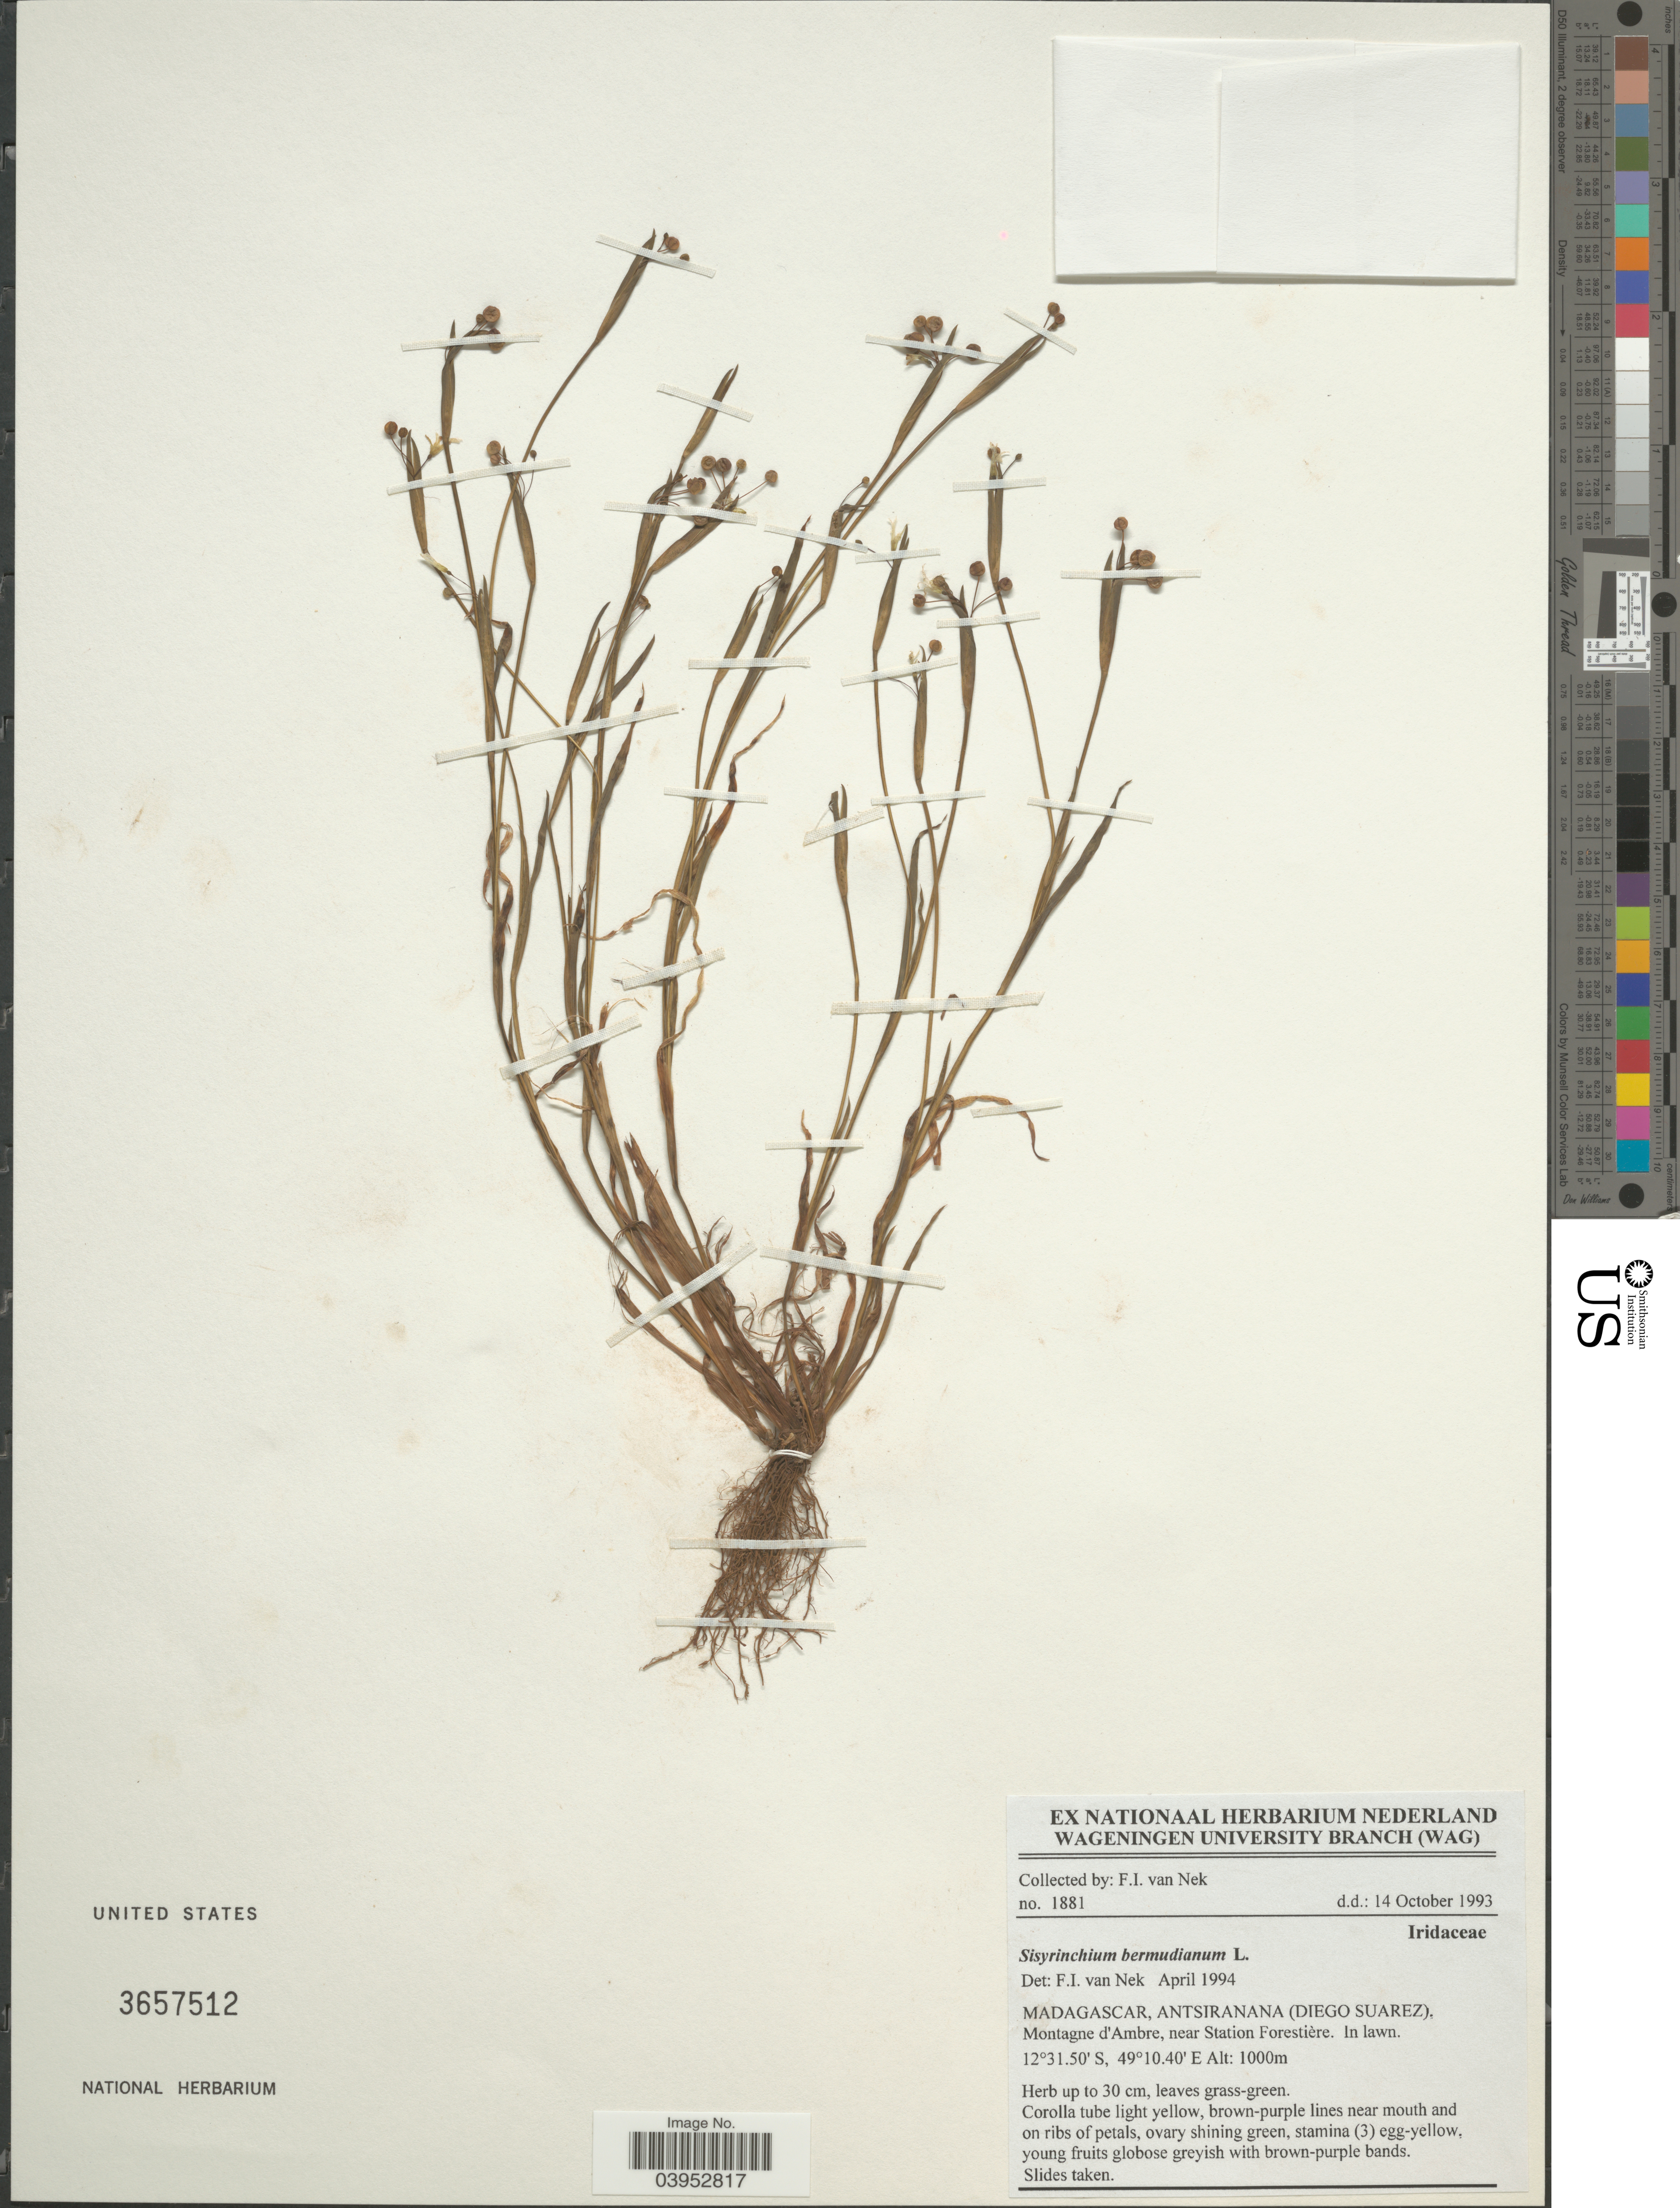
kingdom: Plantae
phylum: Tracheophyta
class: Liliopsida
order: Asparagales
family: Iridaceae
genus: Sisyrinchium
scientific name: Sisyrinchium bermudianum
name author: L.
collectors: F. van Nek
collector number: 1881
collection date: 1993-10-14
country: Madagascar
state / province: Diana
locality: Antsiranana (Diego Suarez), Montagne d'Ambre, near Station Forestière.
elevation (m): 1000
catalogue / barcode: US 3657512